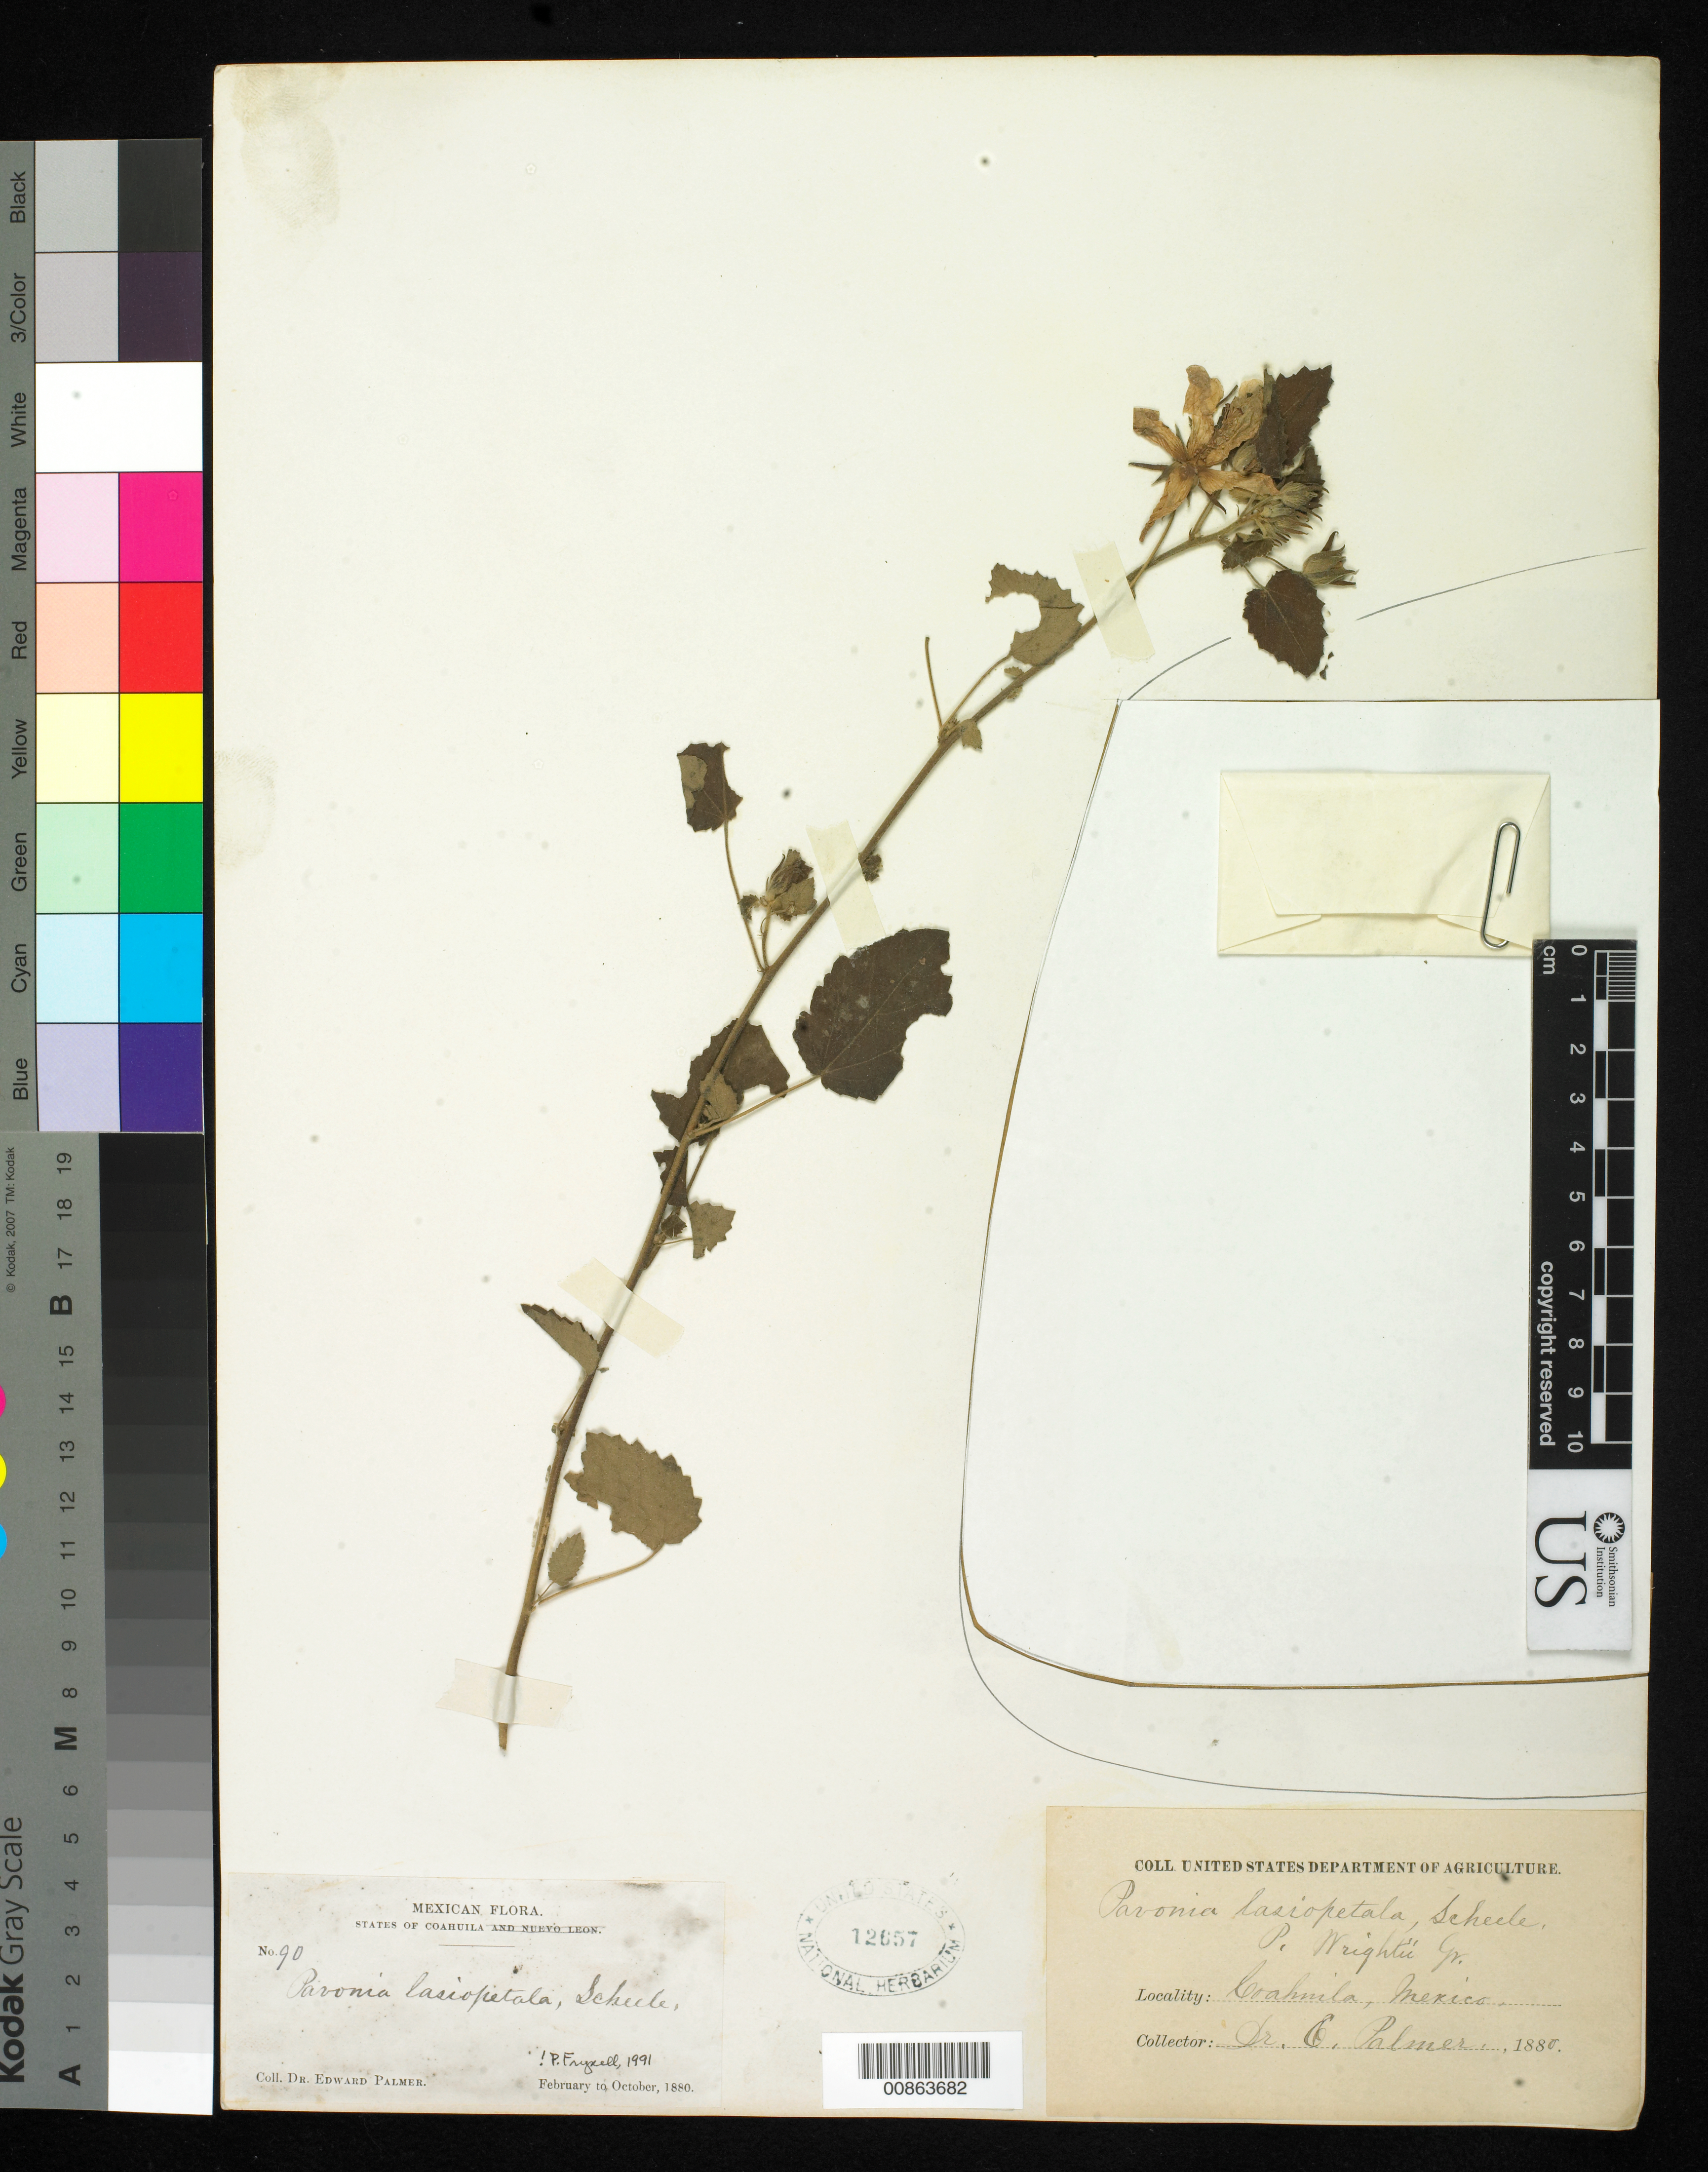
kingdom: Plantae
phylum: Tracheophyta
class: Magnoliopsida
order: Malvales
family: Malvaceae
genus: Pavonia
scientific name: Pavonia lasiopetala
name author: Scheele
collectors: E. Palmer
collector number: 90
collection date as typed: Feb 1880 to -- Oct 1880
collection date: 1880-02/1880-10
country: Mexico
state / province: Coahuila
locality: Coahuila.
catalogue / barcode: US 12657